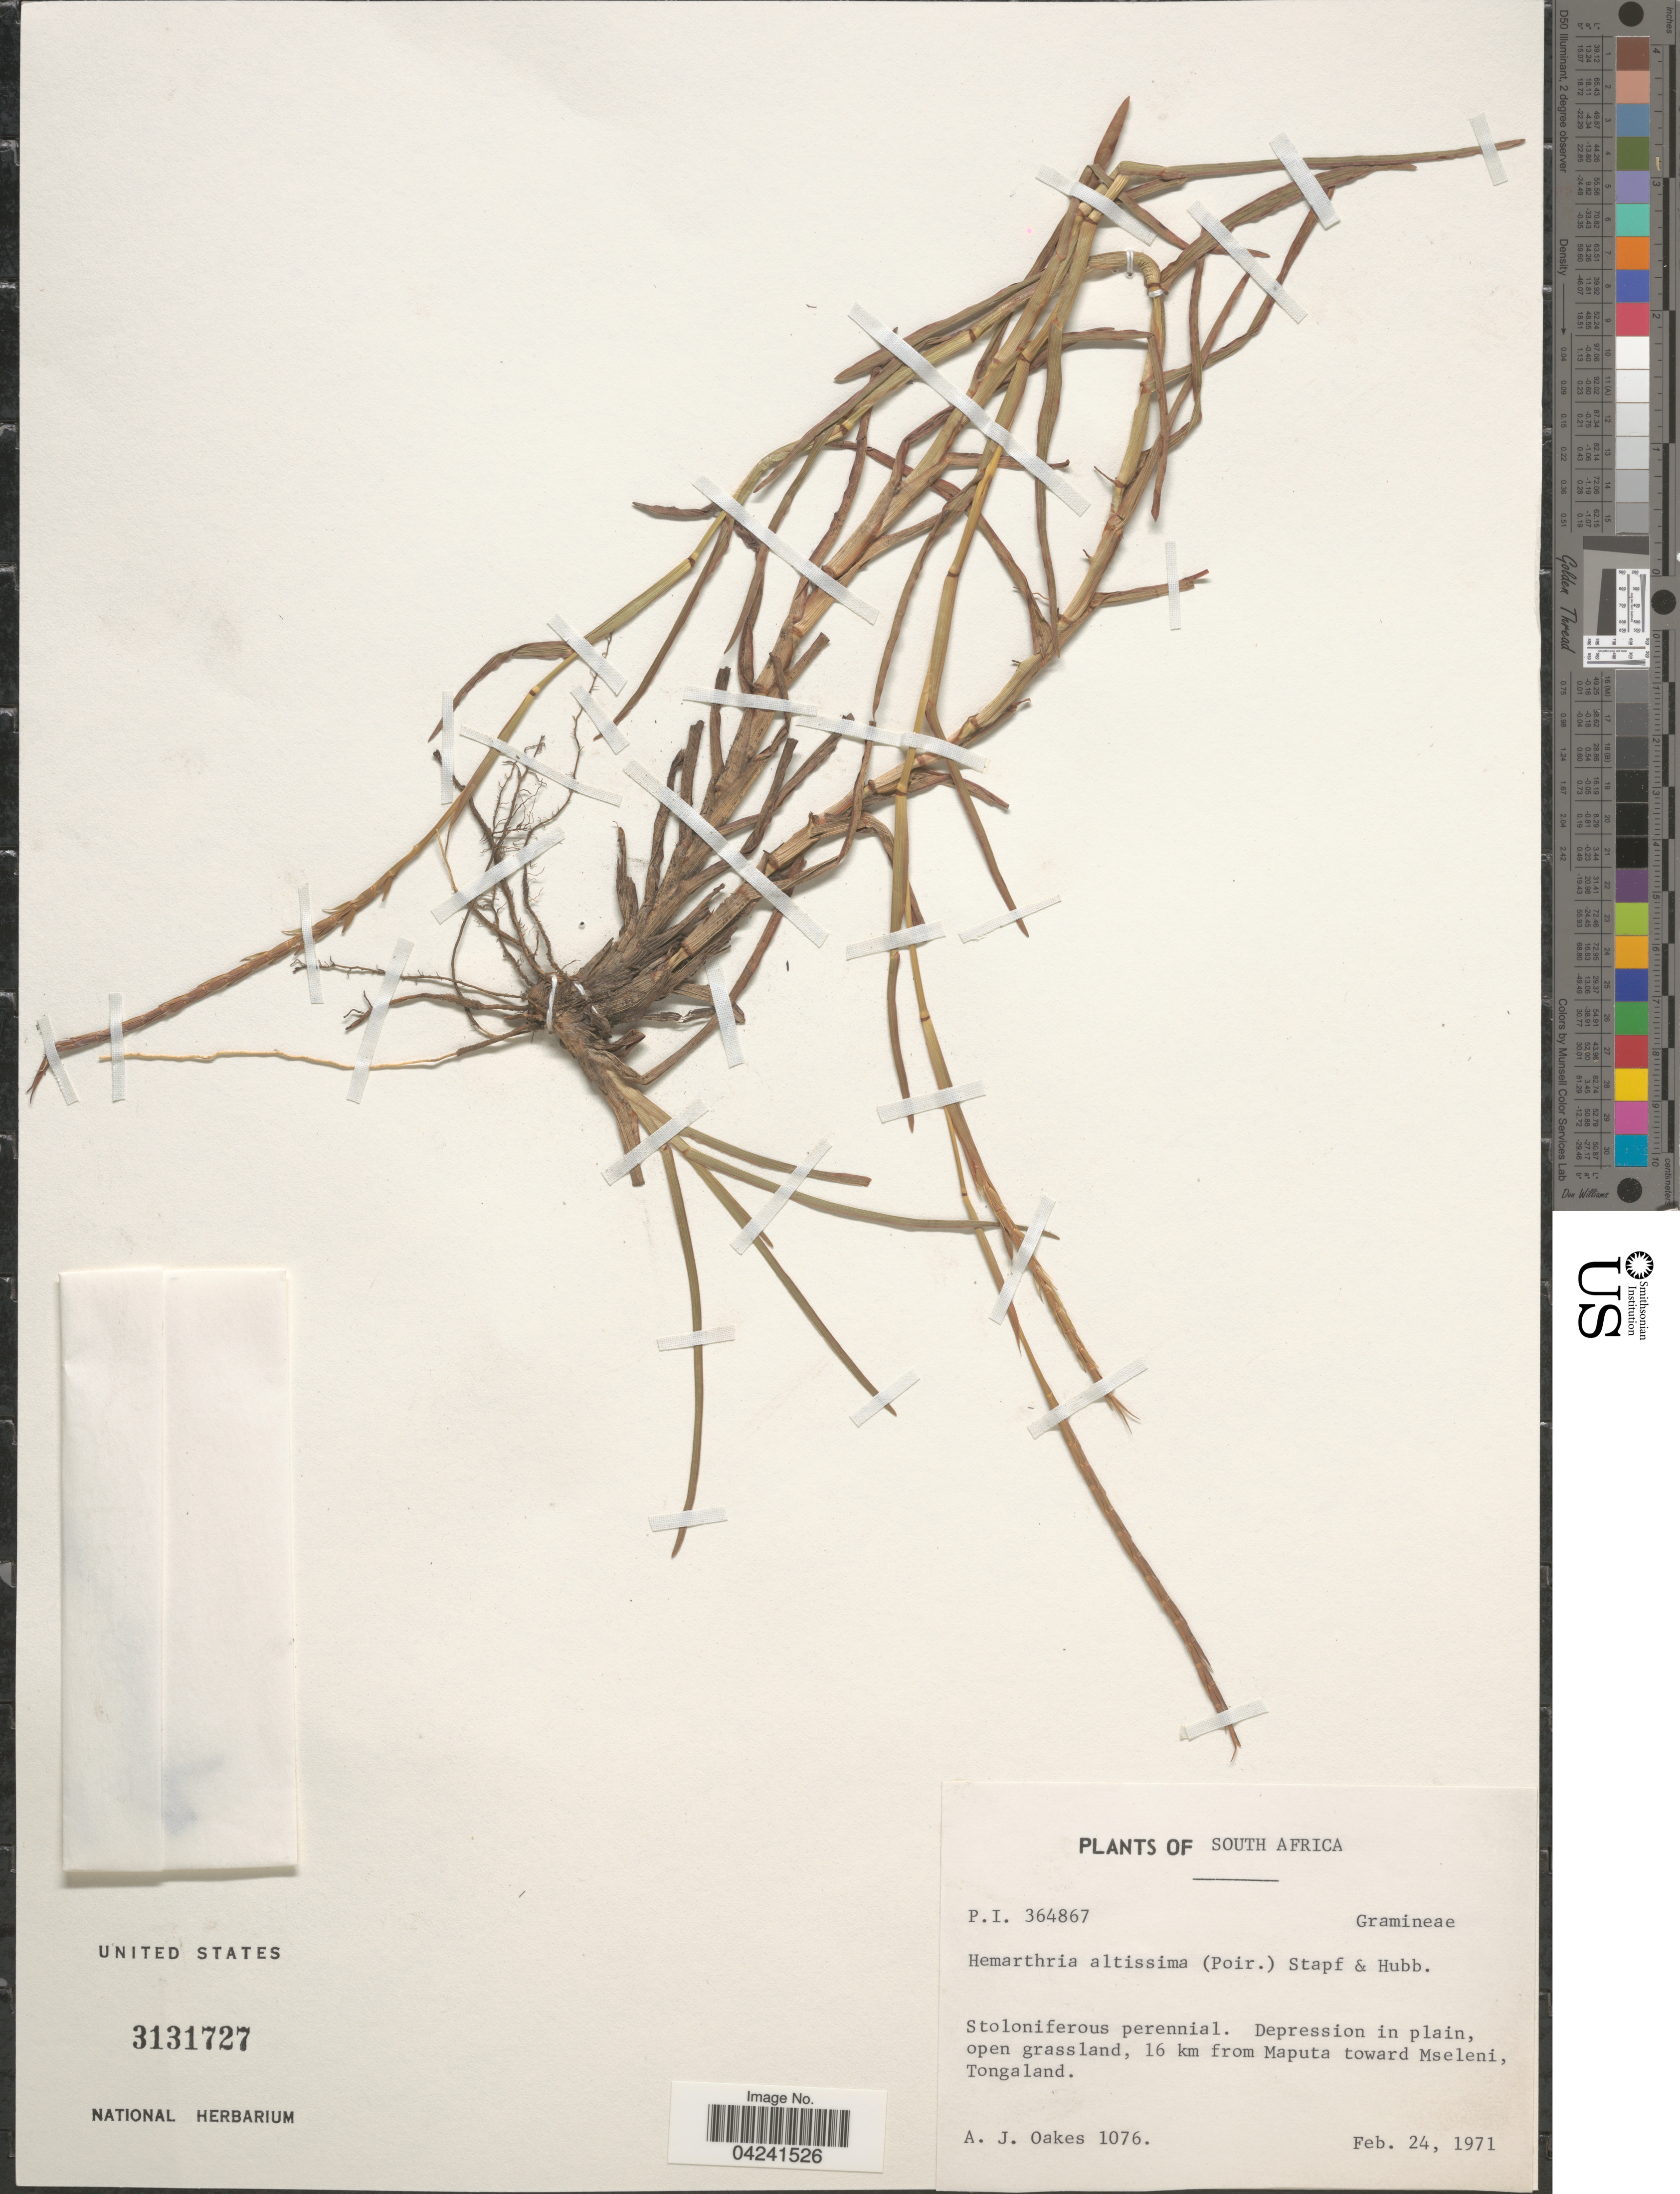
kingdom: Plantae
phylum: Tracheophyta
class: Liliopsida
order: Poales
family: Poaceae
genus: Hemarthria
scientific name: Hemarthria altissima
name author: (Poir.) Stapf & C. E. Hubb.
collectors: A. Oakes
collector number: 1076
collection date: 1971-02-24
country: South Africa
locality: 16 km from Maputa toward Mseleni, Tongaland.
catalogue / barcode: US 3131727